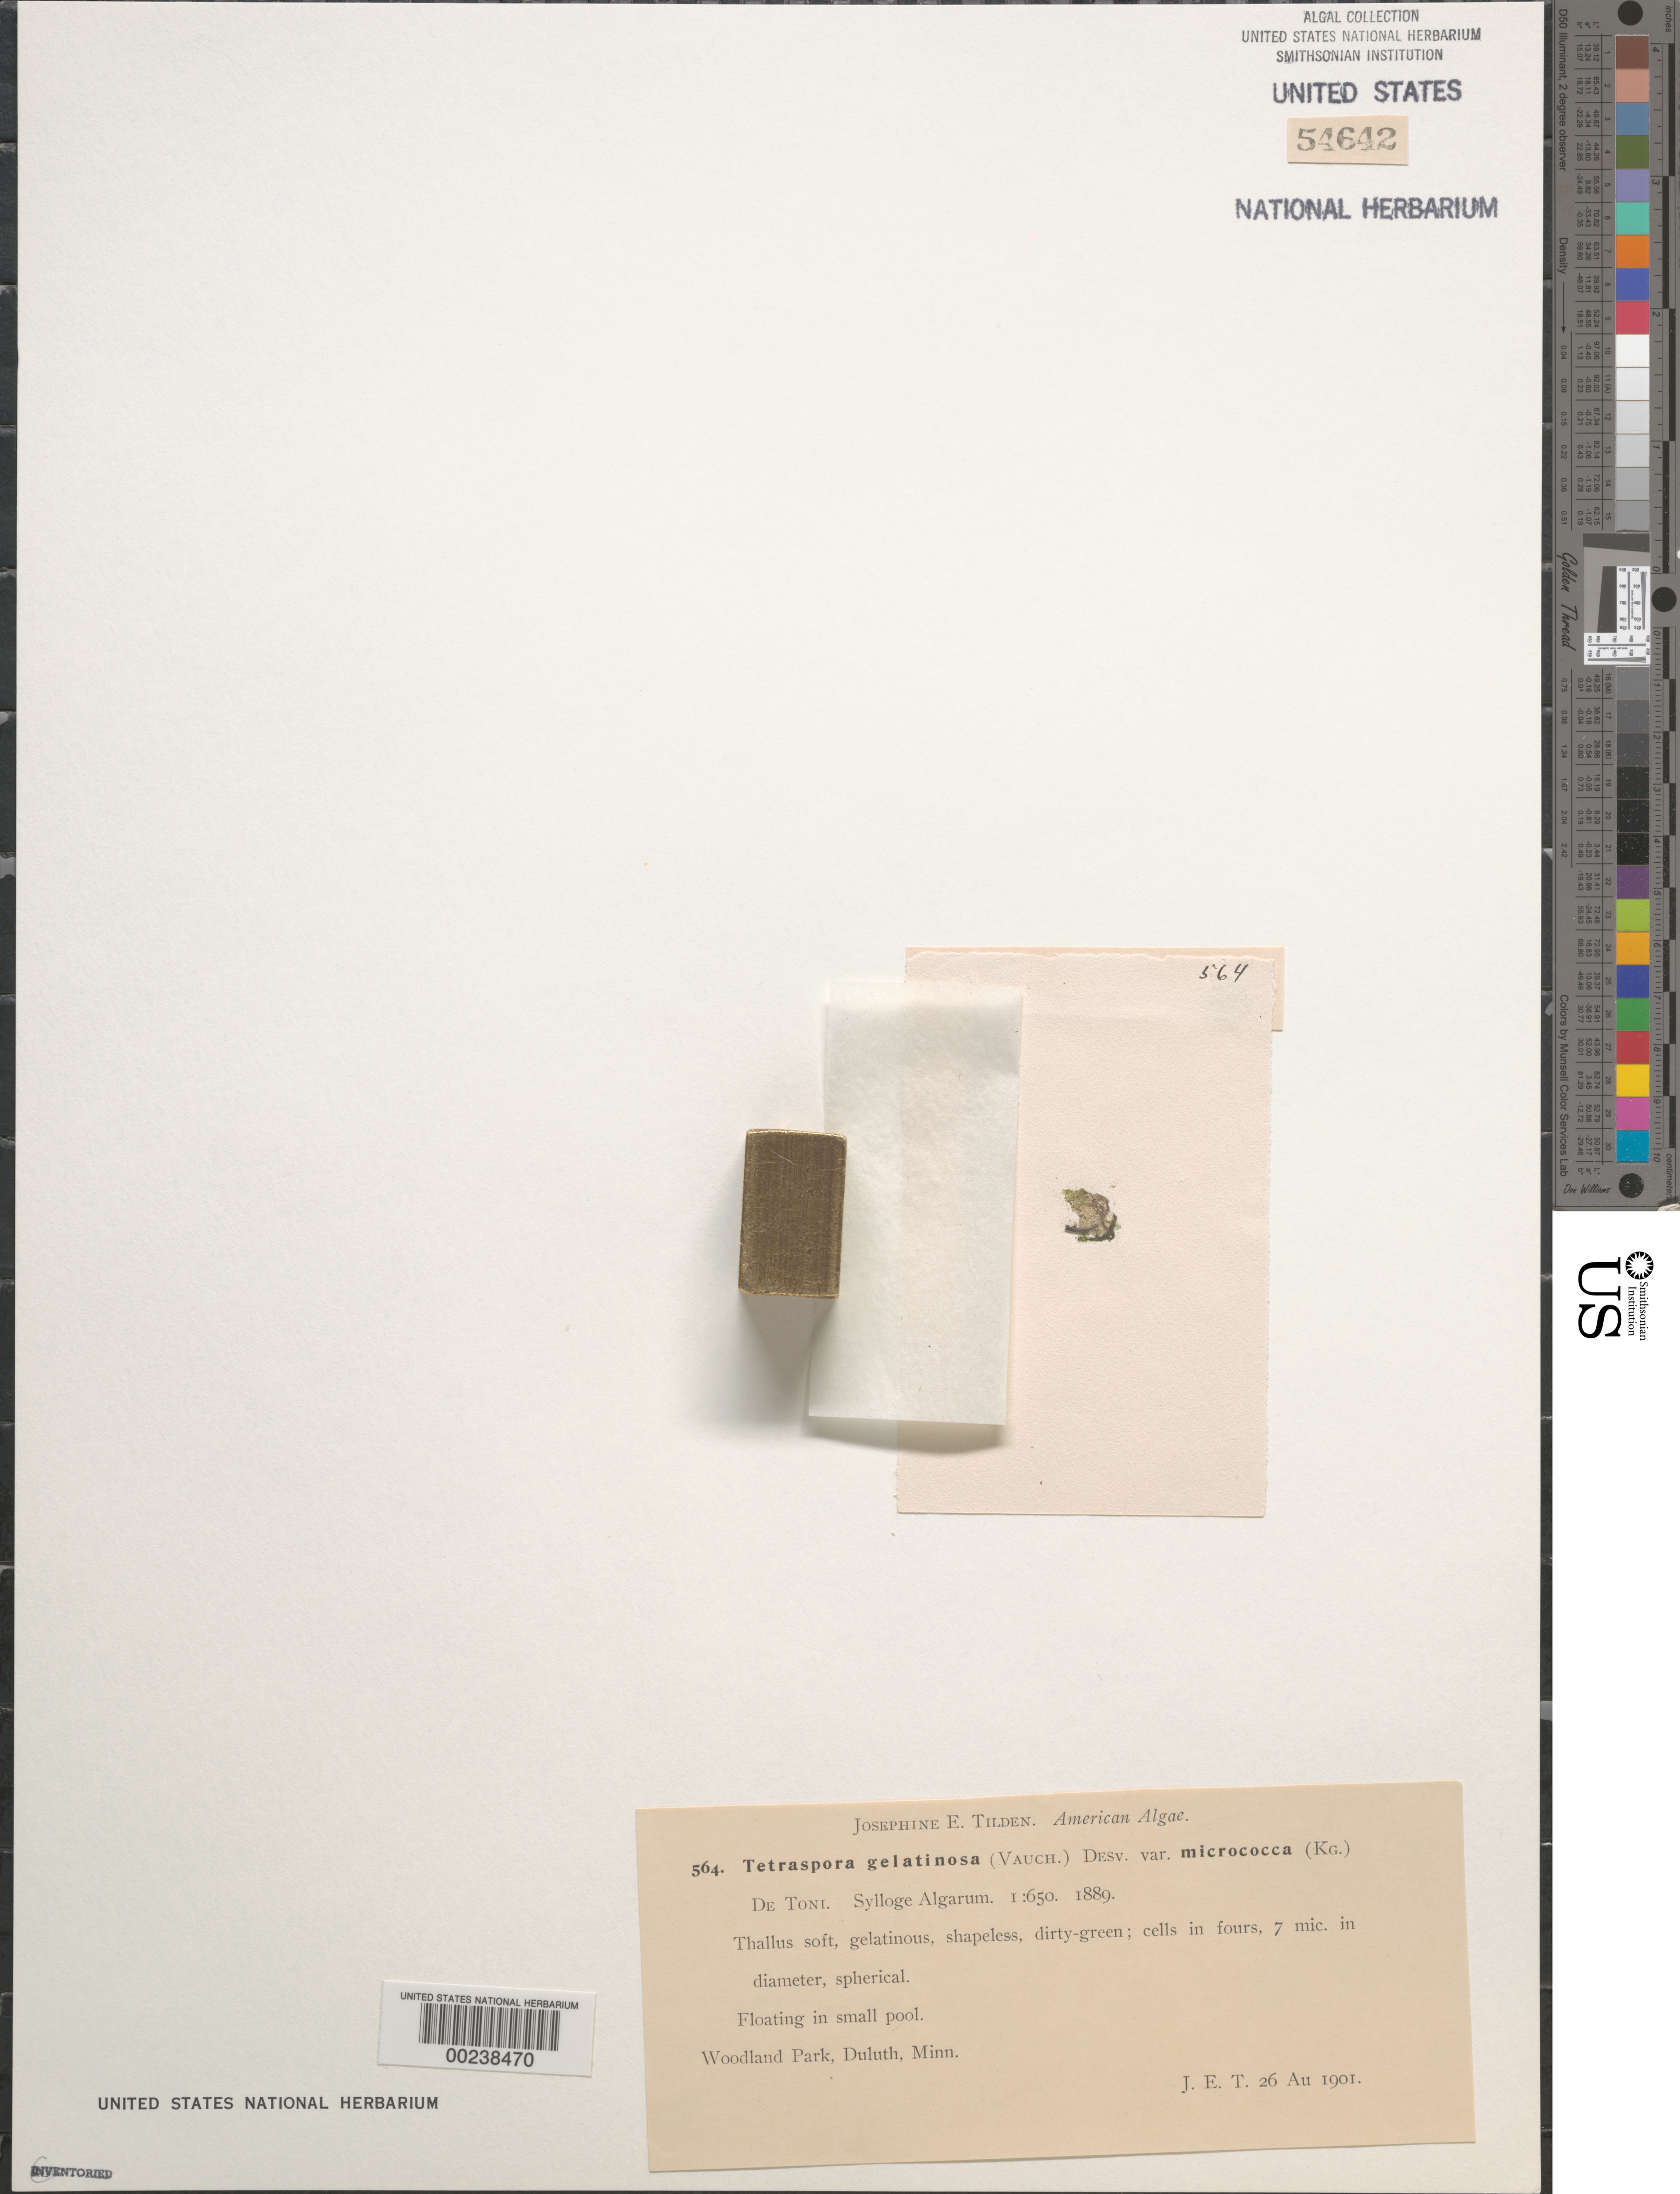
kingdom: Plantae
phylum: Chlorophyta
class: Chlorophyceae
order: Tetrasporales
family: Tetrasporaceae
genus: Tetraspora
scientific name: Tetraspora gelatinosa var. micrococca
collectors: J. E. Tilden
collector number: JET 564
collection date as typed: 26 Aug 1901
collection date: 1901-08-26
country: United States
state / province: Minnesota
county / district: St. Louis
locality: Duluth, Woodland Park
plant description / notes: Tilden, American Algae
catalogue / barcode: US 54642